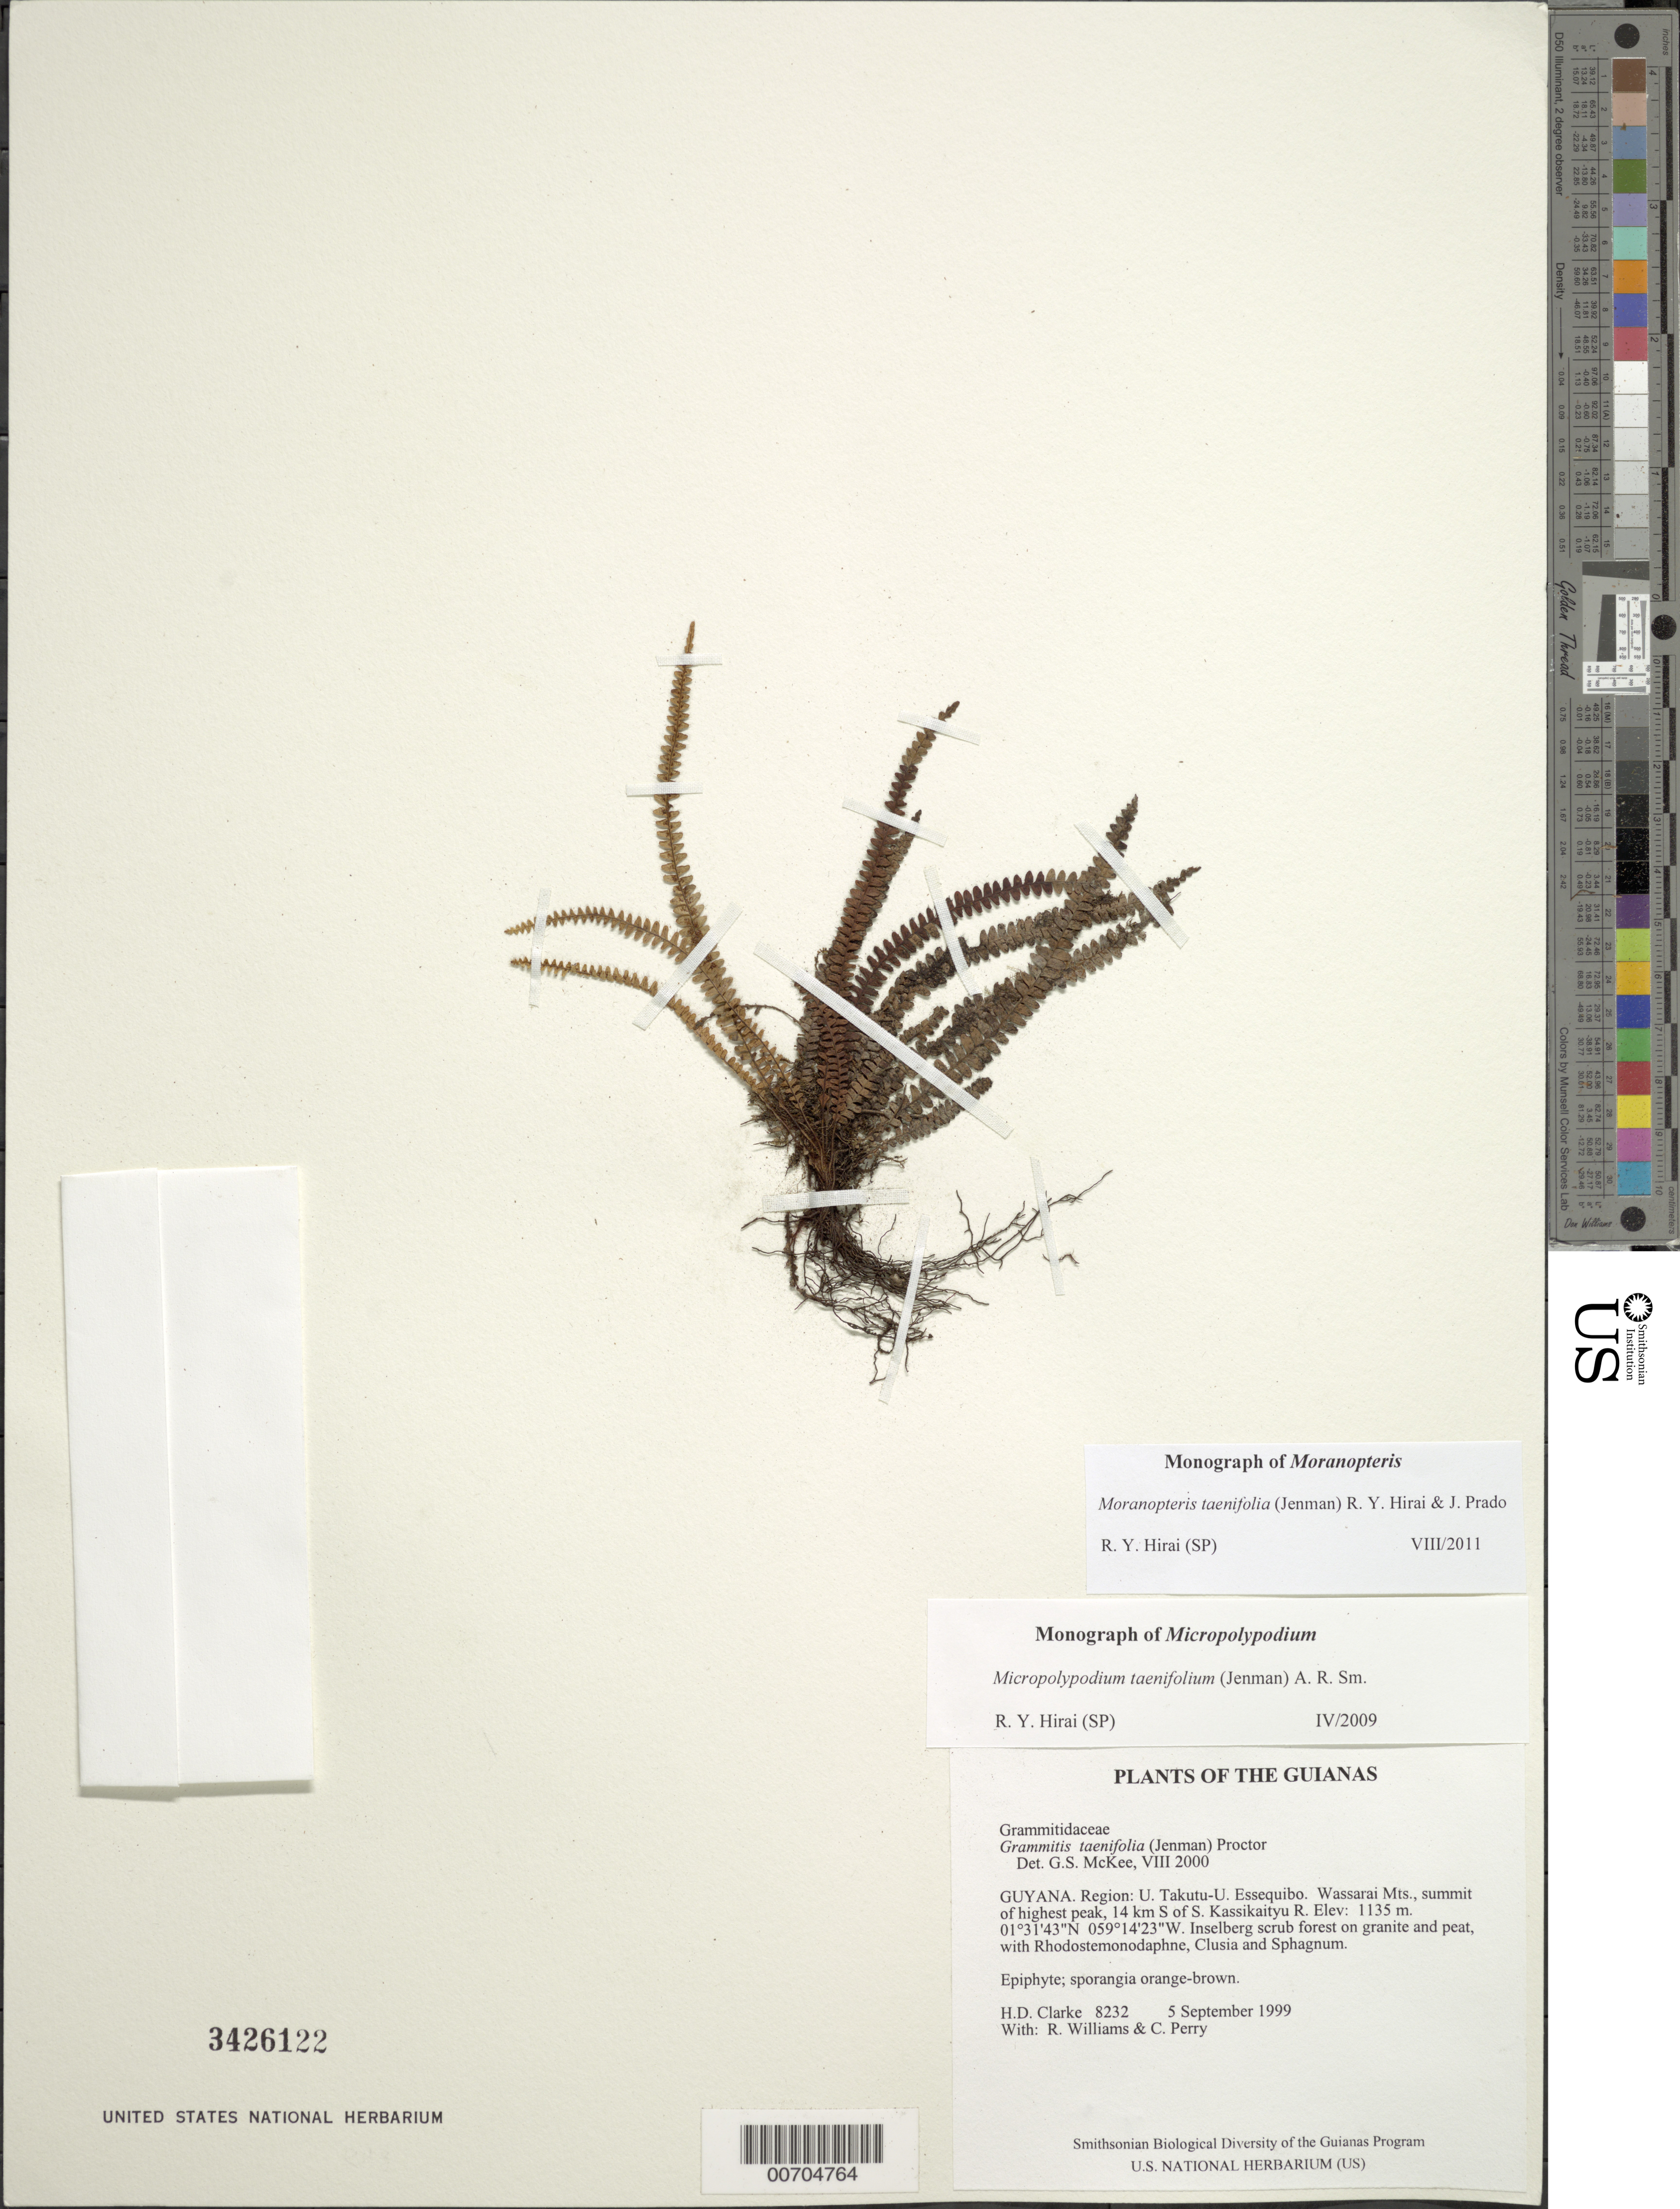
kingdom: Plantae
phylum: Tracheophyta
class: Polypodiopsida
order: Polypodiales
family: Polypodiaceae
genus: Moranopteris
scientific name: Moranopteris taenifolia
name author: (Jenman) R. Y. Hirai & J. Prado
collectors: H. D. Clarke, R. Williams & C. Perry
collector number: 8232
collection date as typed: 5 September 1999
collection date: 1999-09-05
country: Guyana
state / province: U. Takutu-U. Essequibo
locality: Wassarai Mts., summit of highest peak, 14 km S of S. Kassikaityu R.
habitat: Inselberg scrub forest on granite and peat, with Rhodostemonodaphne, Clusia and Sphagnum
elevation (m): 1135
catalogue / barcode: US 3426122